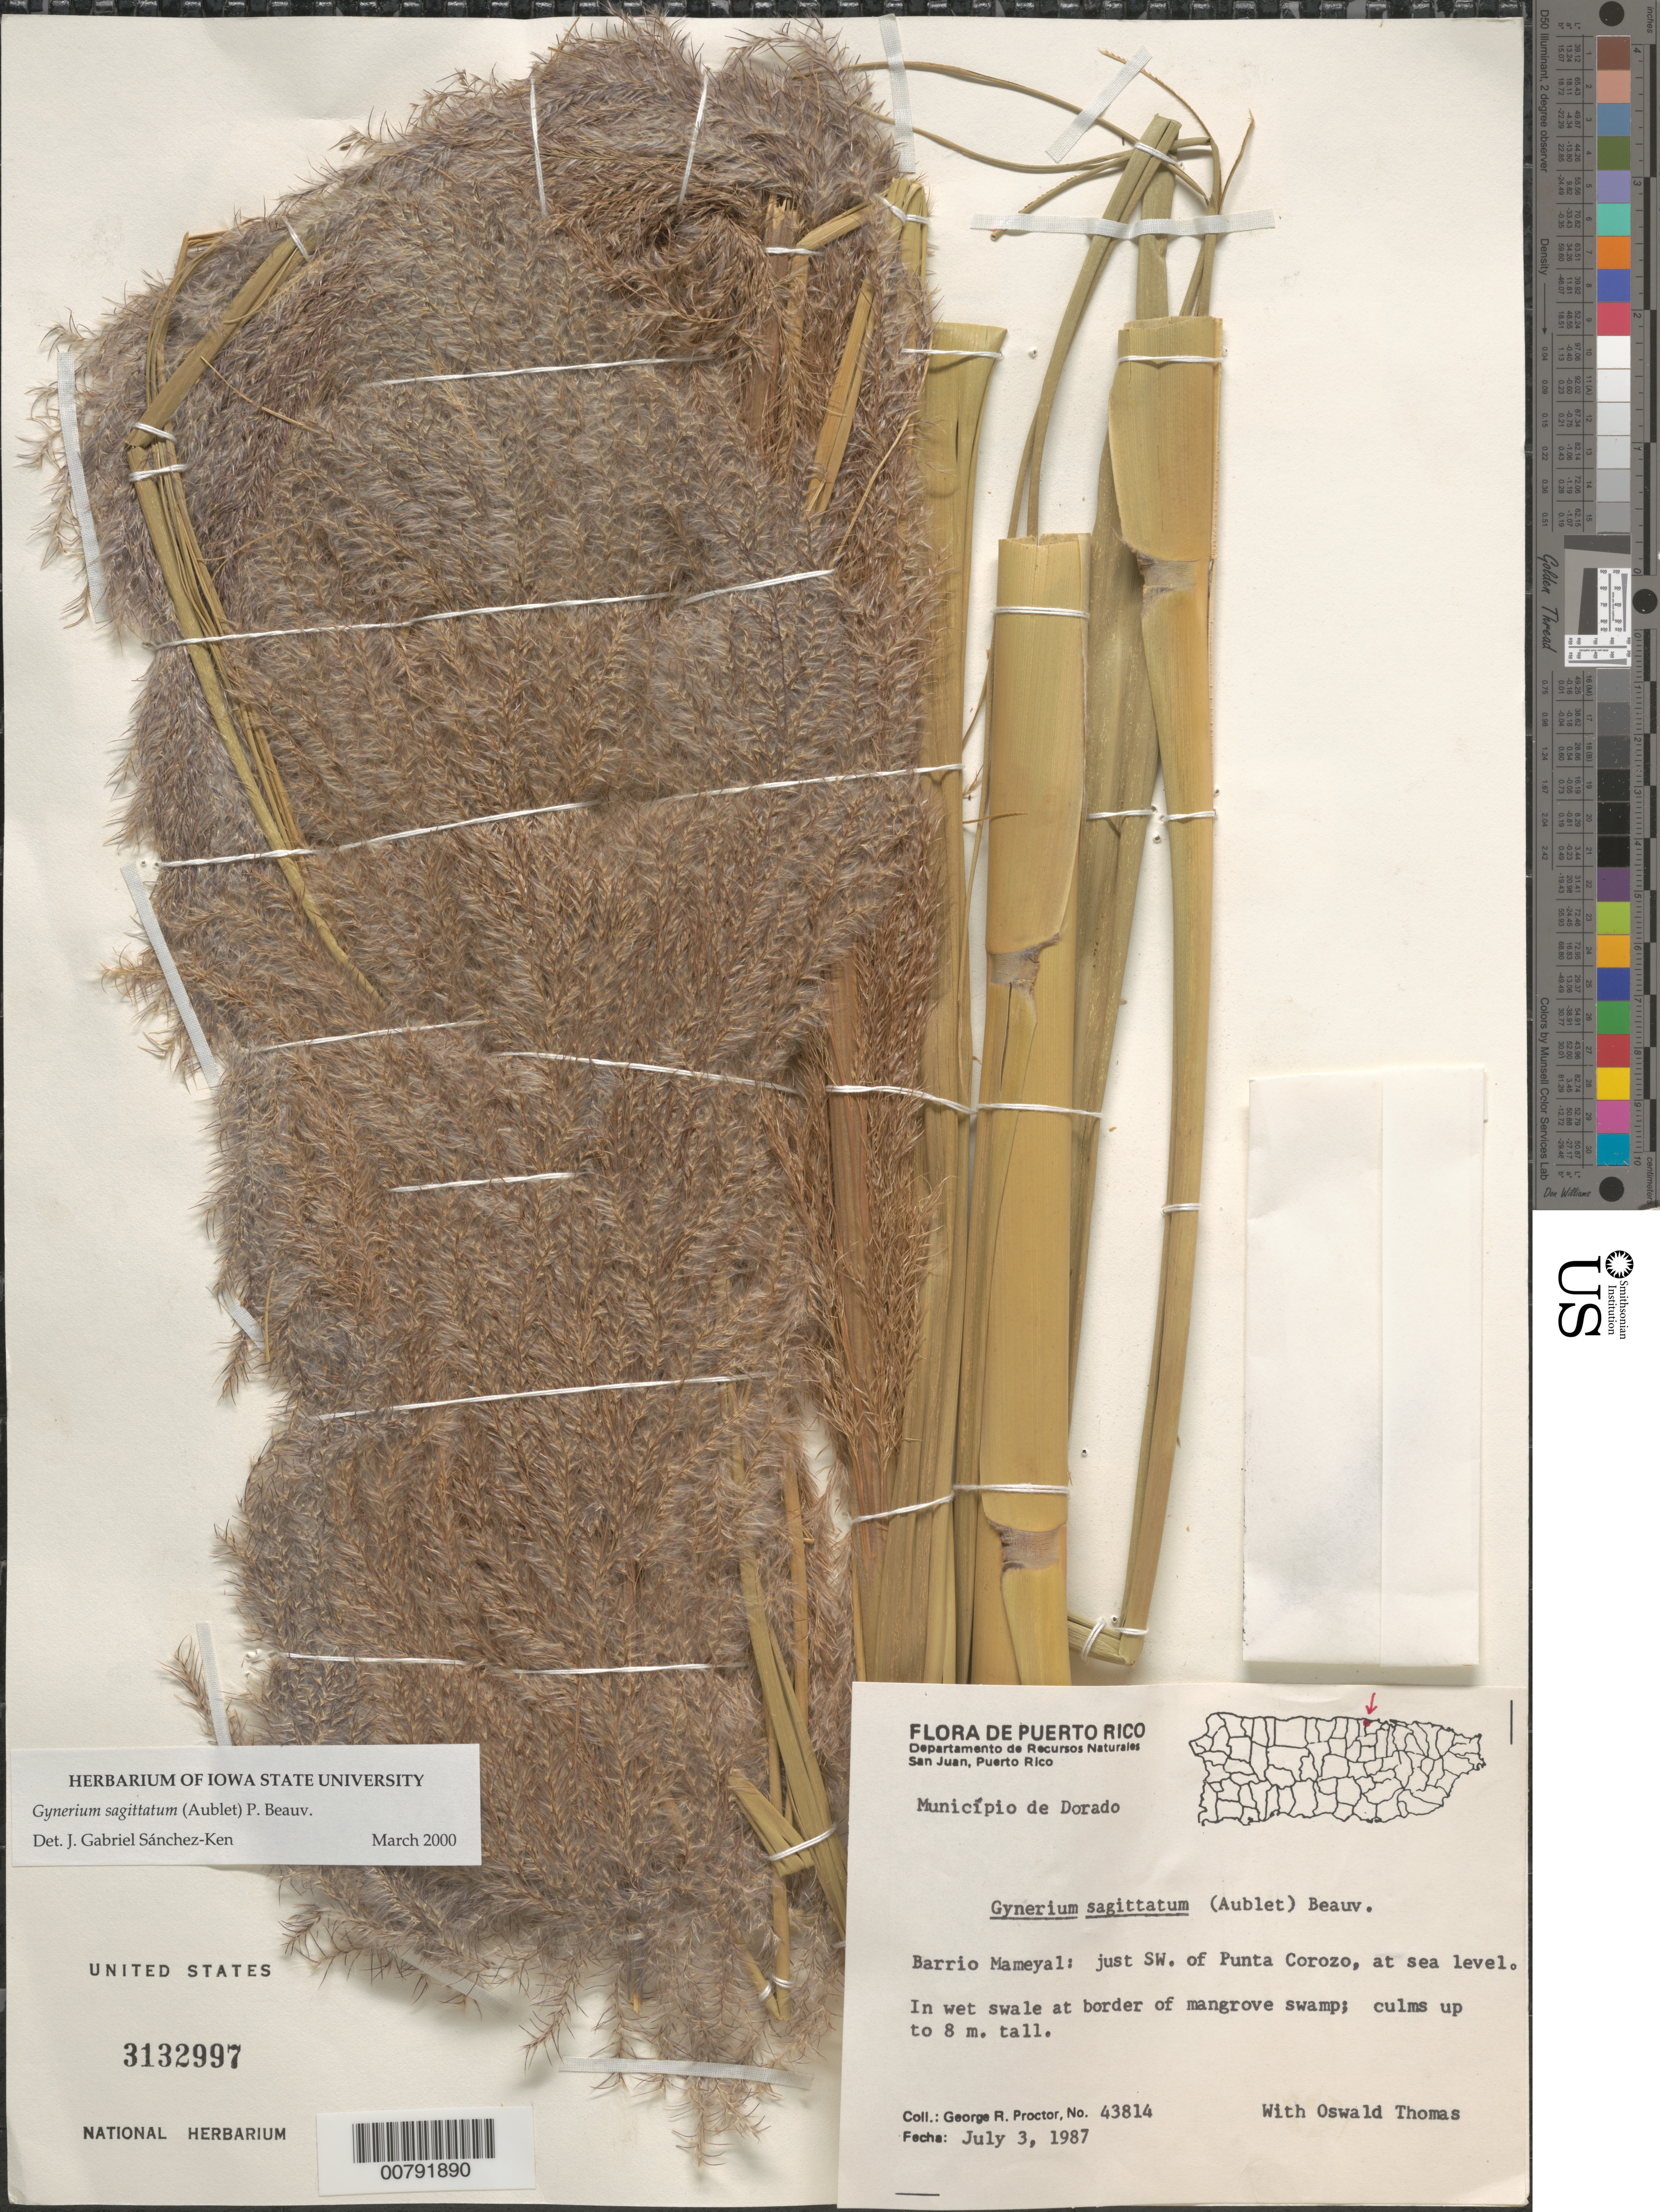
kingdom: Plantae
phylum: Tracheophyta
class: Liliopsida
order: Poales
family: Poaceae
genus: Gynerium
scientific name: Gynerium sagittatum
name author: (Aubl.) P. Beauv.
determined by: Sánchez-Ken, J. G.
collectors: G. R. Proctor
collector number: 43814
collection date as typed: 03 Jul 1987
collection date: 1987-07-03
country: Puerto Rico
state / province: Dorado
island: Puerto Rico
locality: Barrio Mameyal, SE of Punta Corozo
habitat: In wet swale aat border of mangrove swamp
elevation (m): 0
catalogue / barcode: US 3132997